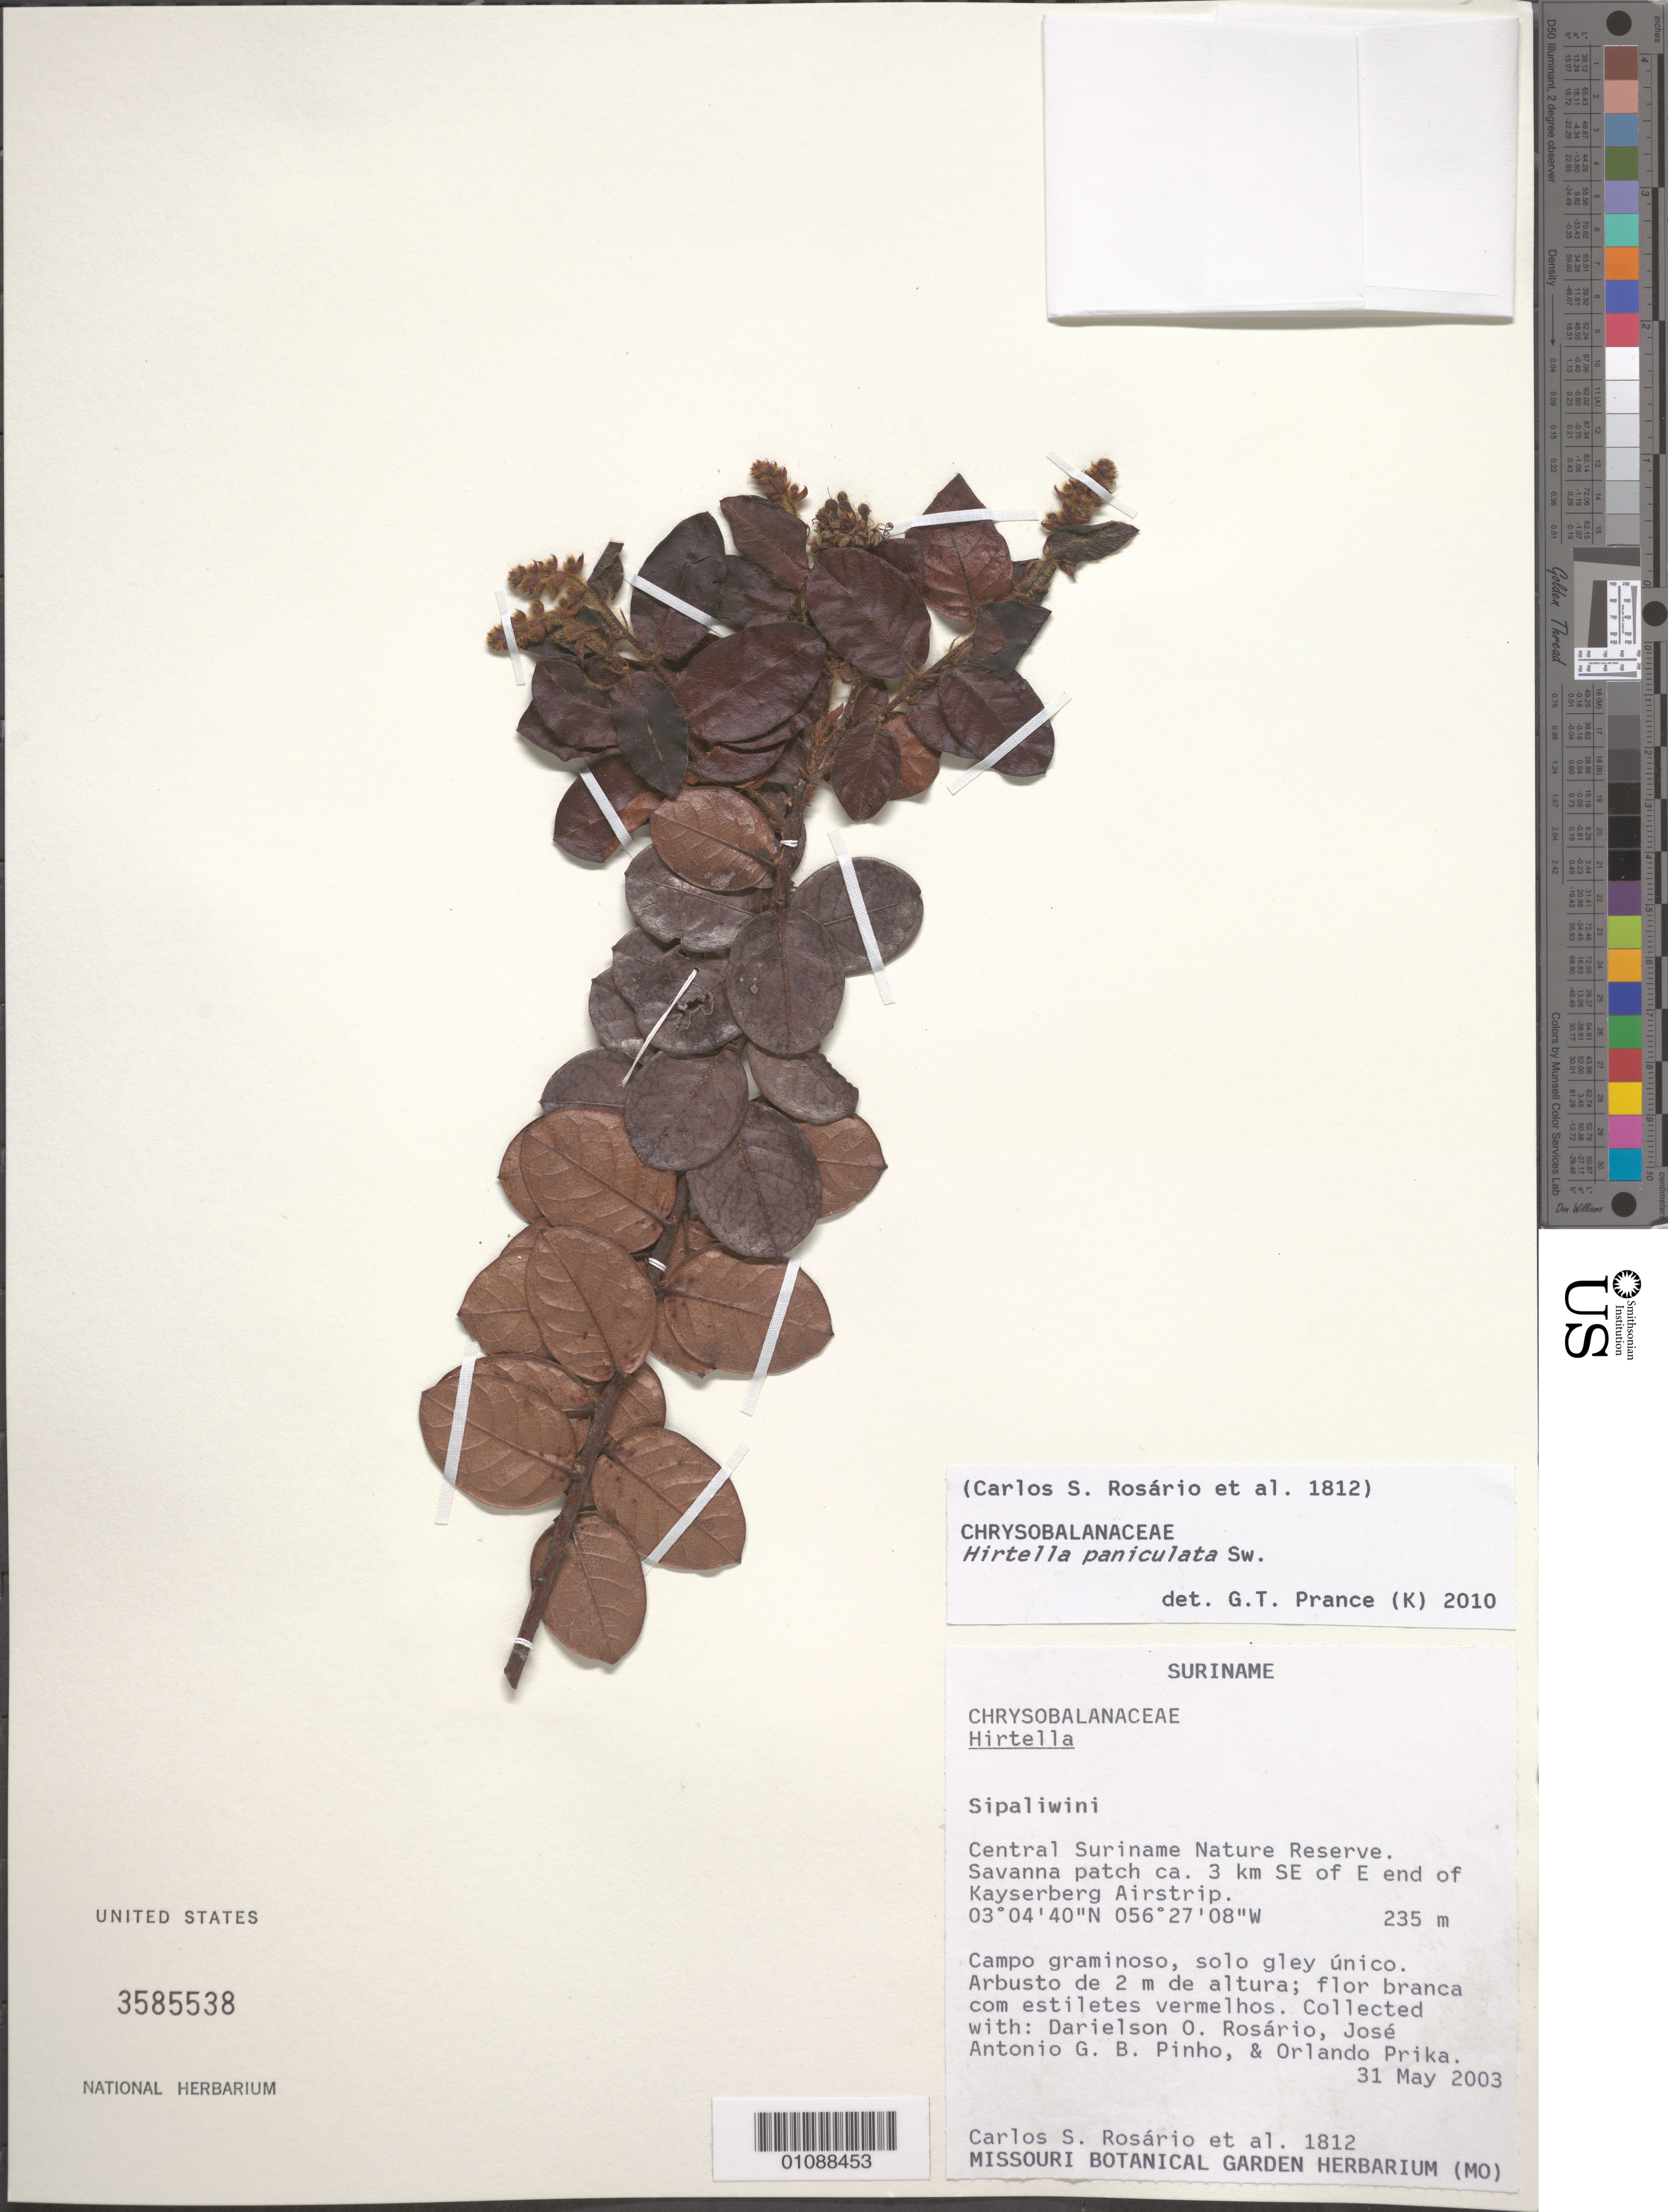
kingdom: Plantae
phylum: Tracheophyta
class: Magnoliopsida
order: Malpighiales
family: Chrysobalanaceae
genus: Hirtella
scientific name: Hirtella paniculata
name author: Sw.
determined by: Prance, G. T.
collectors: C. S. Rosário, D. Rosario, J. Pinho & O. Prika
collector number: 1812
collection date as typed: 31-May-03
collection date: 2003-05-31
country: Suriname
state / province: Sipaliwini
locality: Central SURINAMEe Nature Reserve. 3 km SE of E end of Kayserberg Airstrip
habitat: Savanna patch. Campo graminoso, solo gley unico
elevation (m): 235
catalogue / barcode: US 3585538